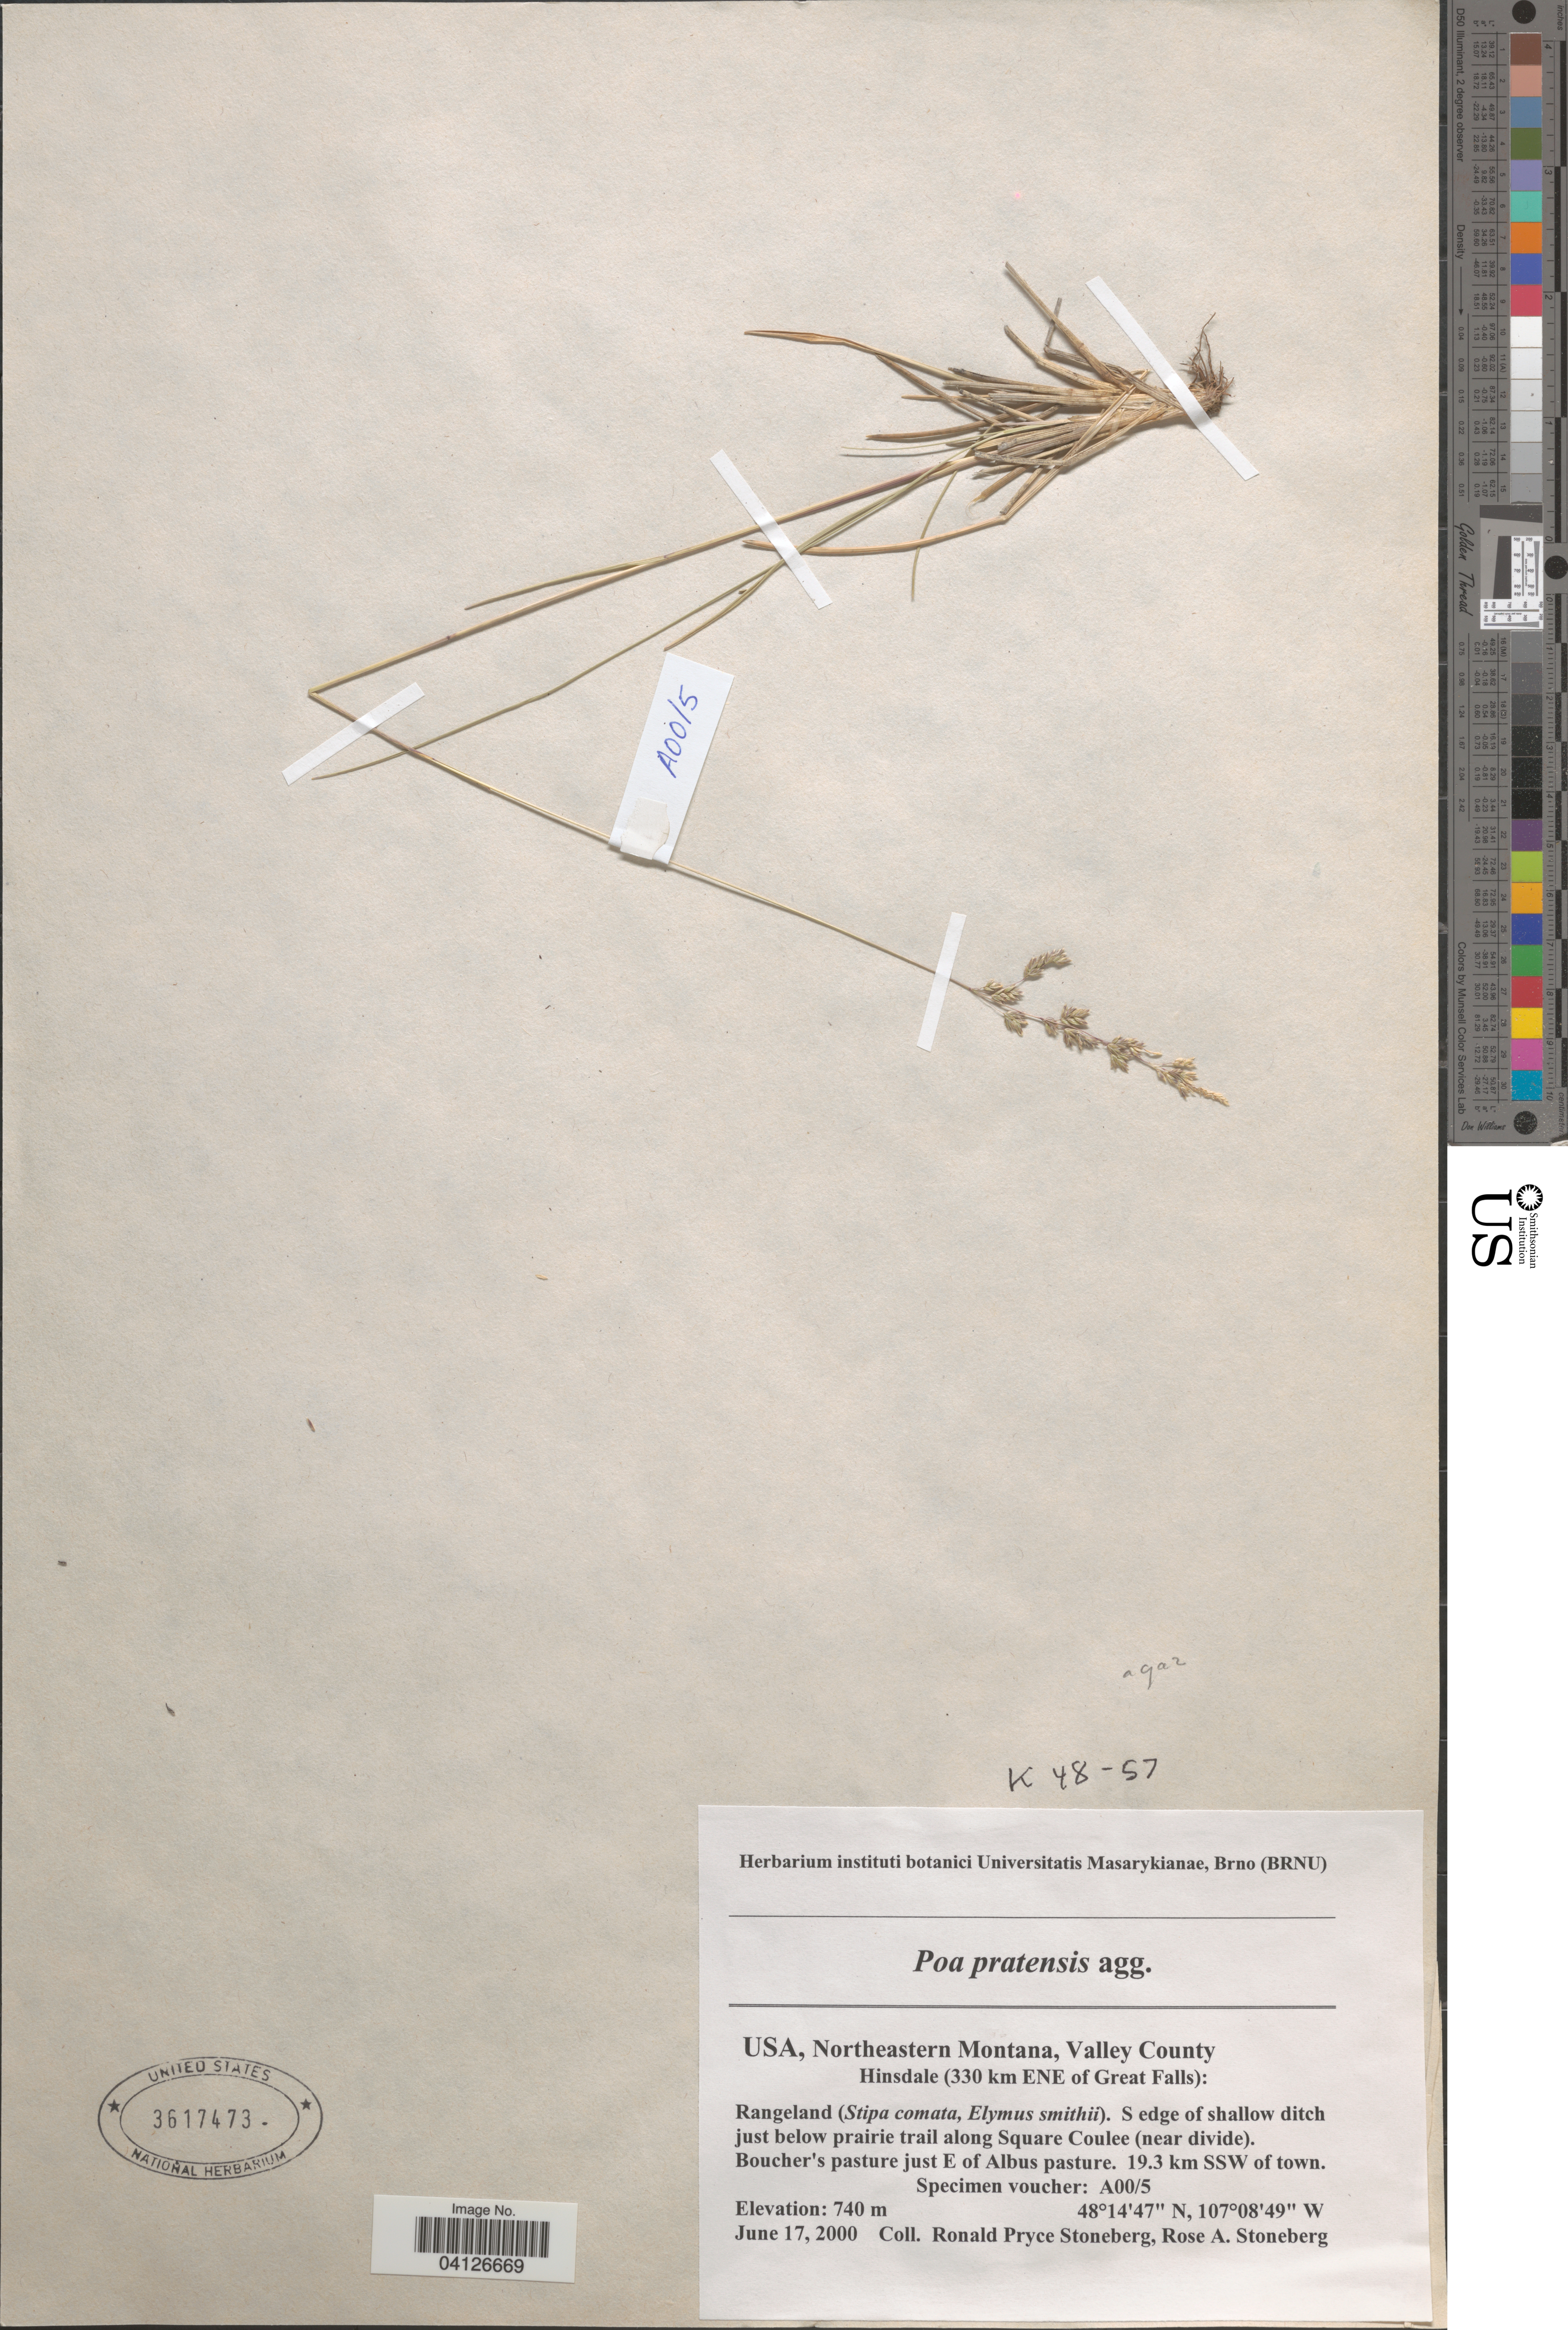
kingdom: Plantae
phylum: Tracheophyta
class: Liliopsida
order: Poales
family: Poaceae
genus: Poa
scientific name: Poa pratensis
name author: L.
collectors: R. Stoneberg & R. Stoneberg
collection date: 2000-06-17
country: United States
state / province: Montana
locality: Northeastern Montana, Valley County. Hinsdale (330 km ENE of Great Falls). S edge of shallow ditch just below prairie trail along Square Coulee (near divide). Boucher's pasture just E of Albus pasture. 19.3 km SSW of town.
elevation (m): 740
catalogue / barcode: US 3617473